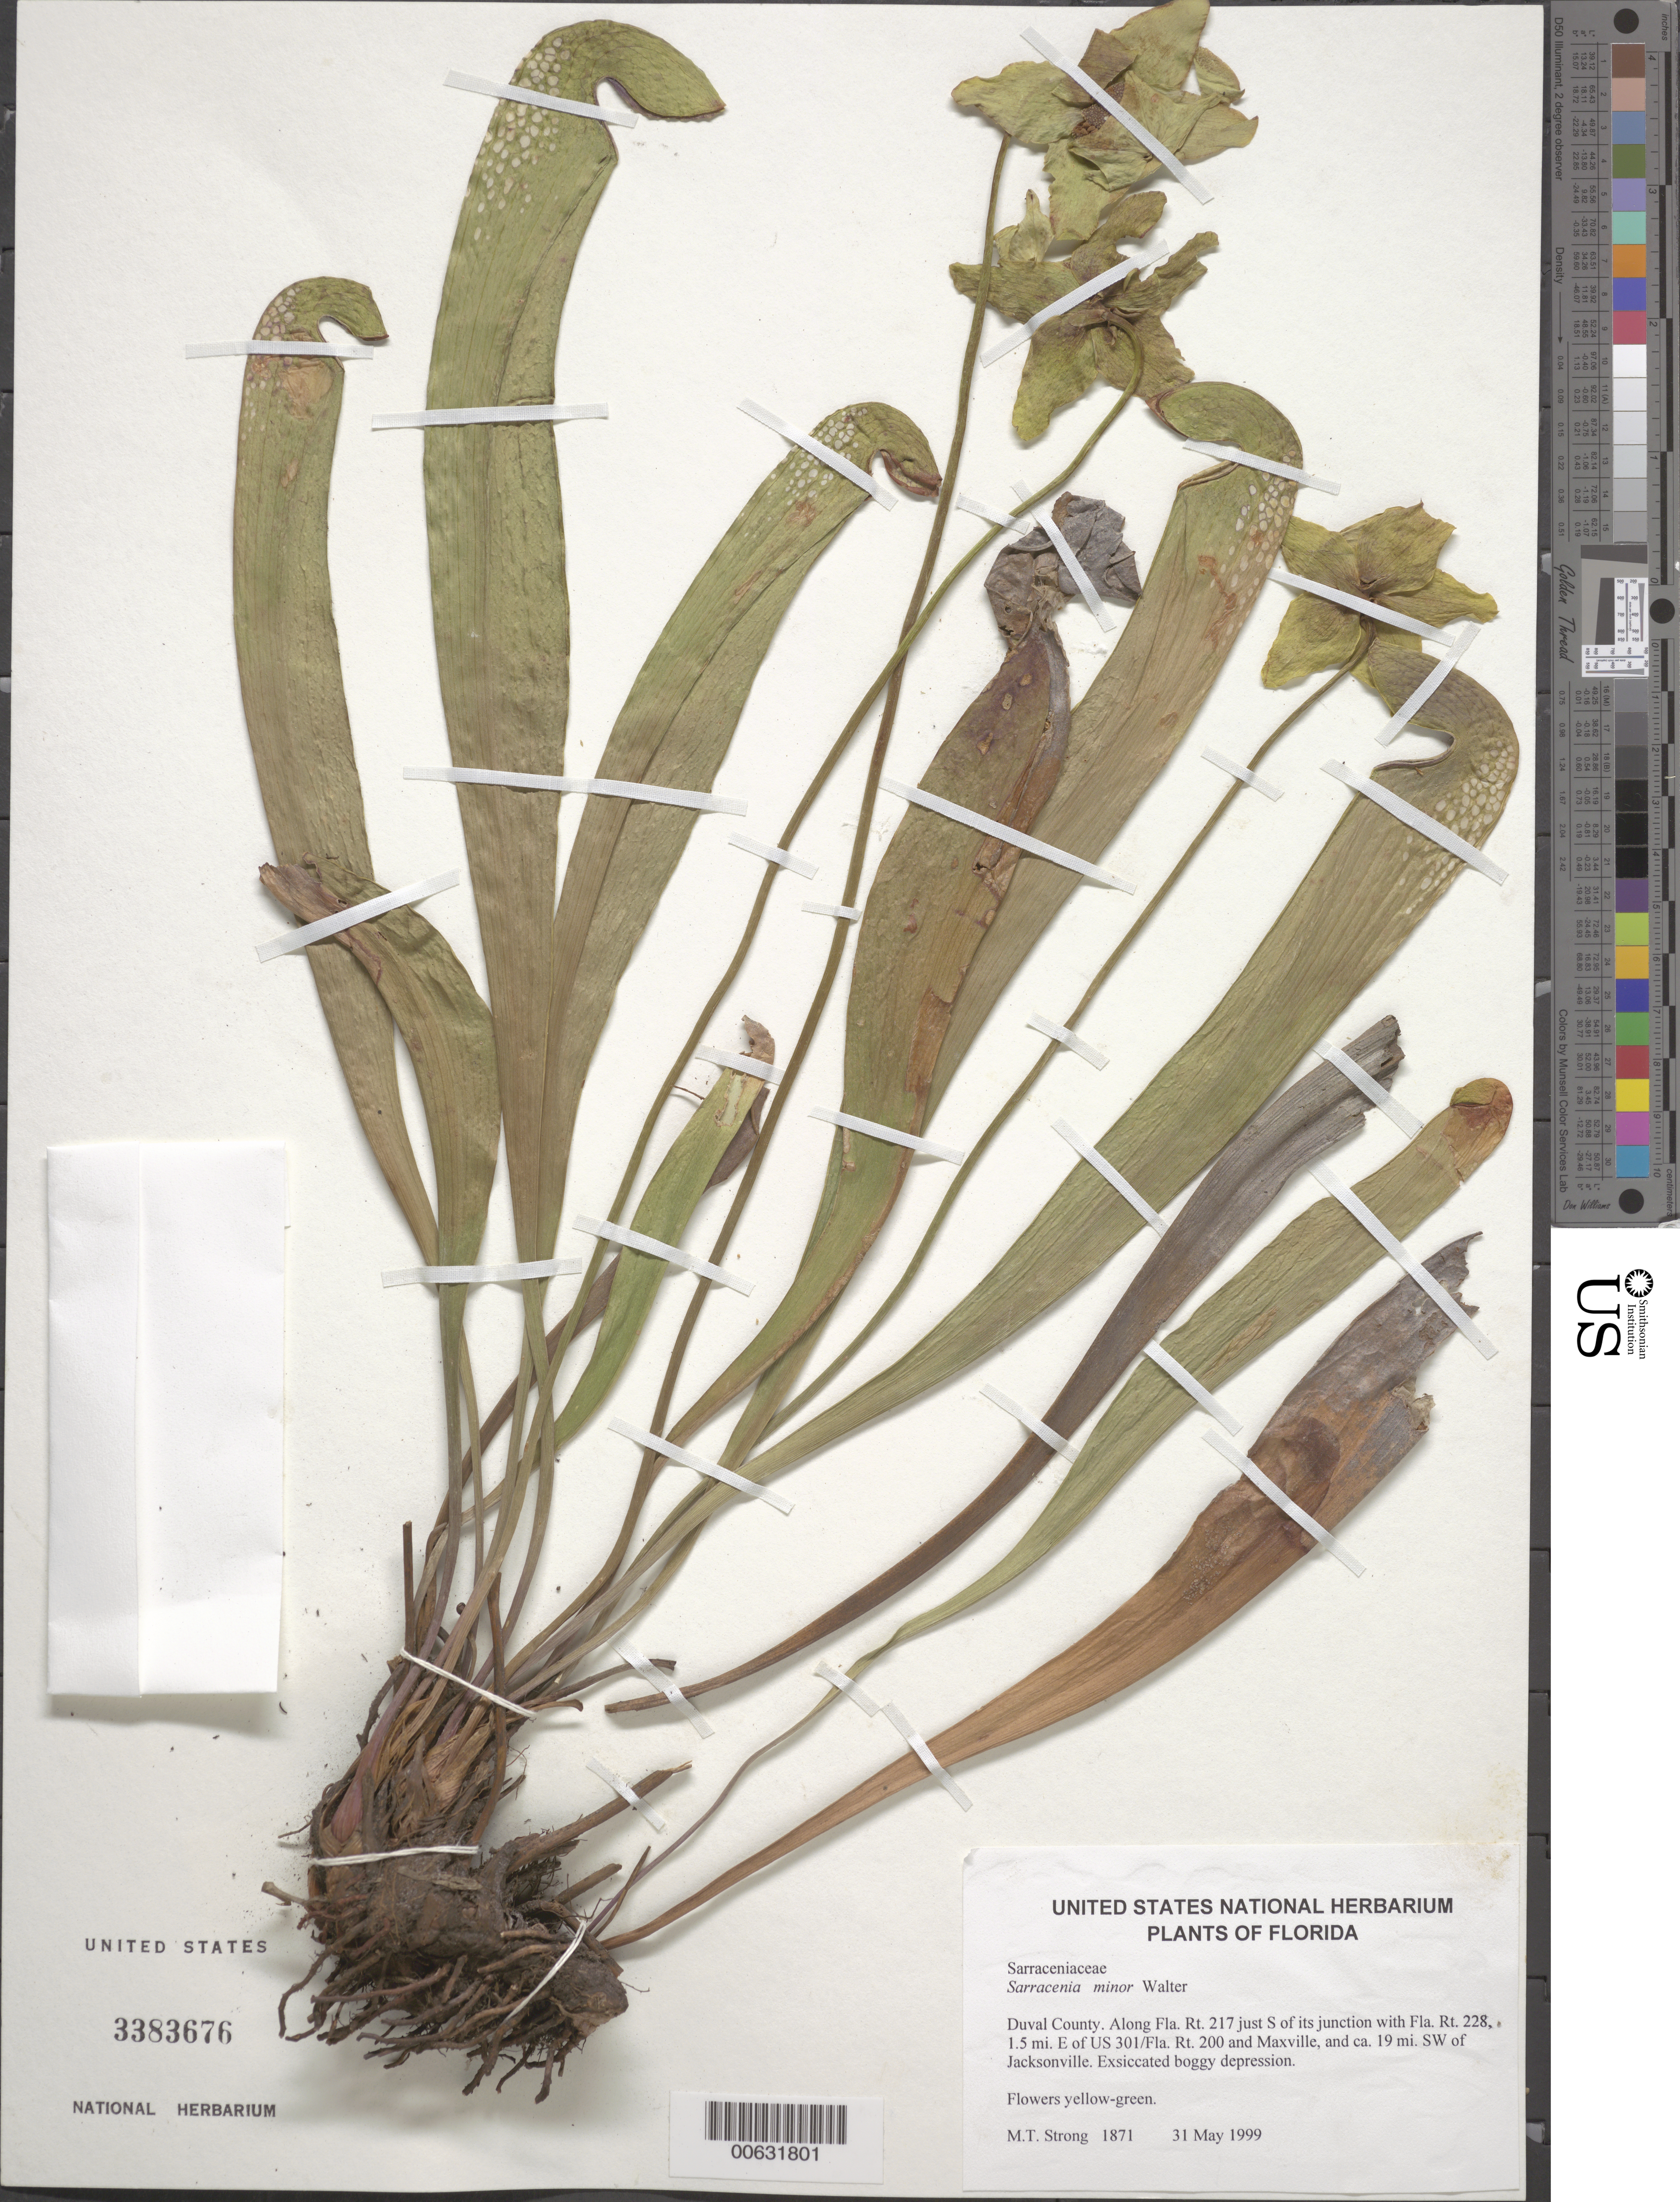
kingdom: Plantae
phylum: Tracheophyta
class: Magnoliopsida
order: Ericales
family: Sarraceniaceae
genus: Sarracenia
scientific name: Sarracenia minor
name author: Walter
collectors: M. T. Strong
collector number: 1871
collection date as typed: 31 May 1999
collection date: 1999-05-31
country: United States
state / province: Florida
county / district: Duval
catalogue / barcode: US 3383676